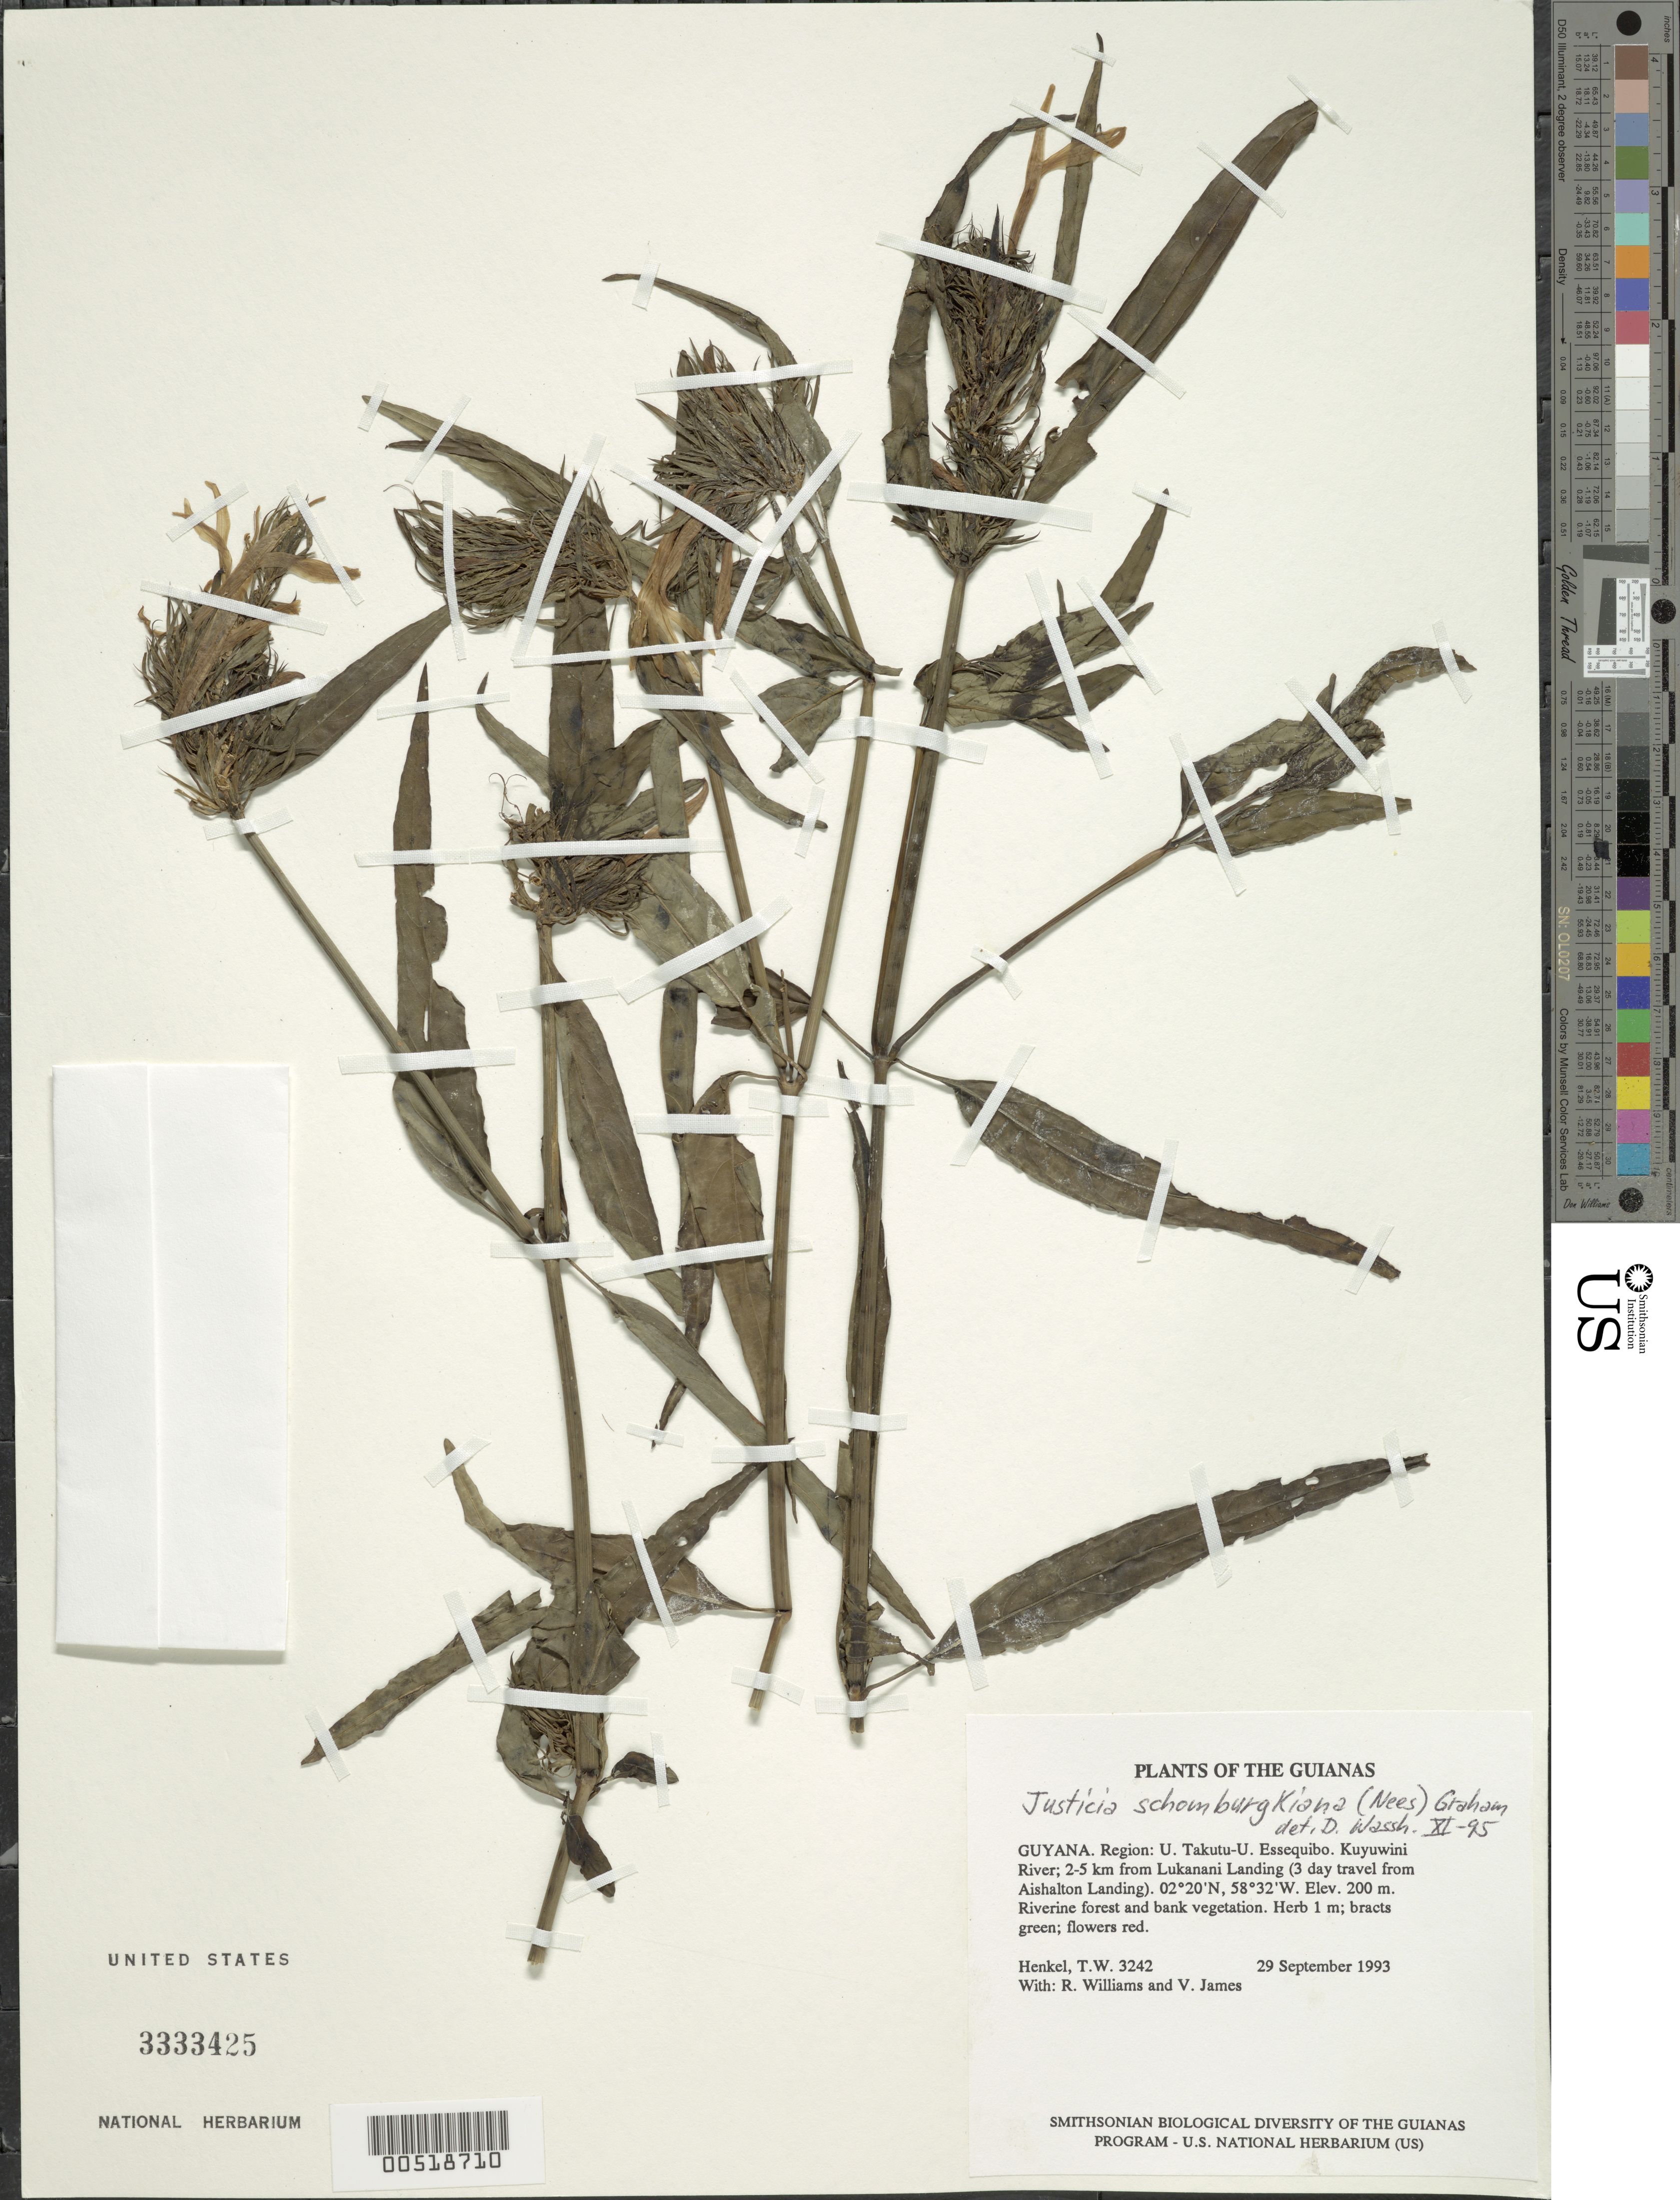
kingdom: Plantae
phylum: Tracheophyta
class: Magnoliopsida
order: Lamiales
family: Acanthaceae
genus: Justicia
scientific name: Justicia schomburgkiana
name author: (Nees) V.A.W. Graham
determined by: Wasshausen, Dieter C., (BOT), Smithsonian Institution - National Museum of Natural History (UNITED STATES)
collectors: T. Henkel, R. Williams & V. James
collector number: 3242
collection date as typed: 29 September 1993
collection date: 1993-09-29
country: Guyana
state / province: U. Takutu-U. Essequibo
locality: Kuyuwini River; 2-5 km from Lukanani Landing (3 day travel from Aishalton Landing)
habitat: Riverine forest and bank vegetation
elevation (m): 200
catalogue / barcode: US 3333425